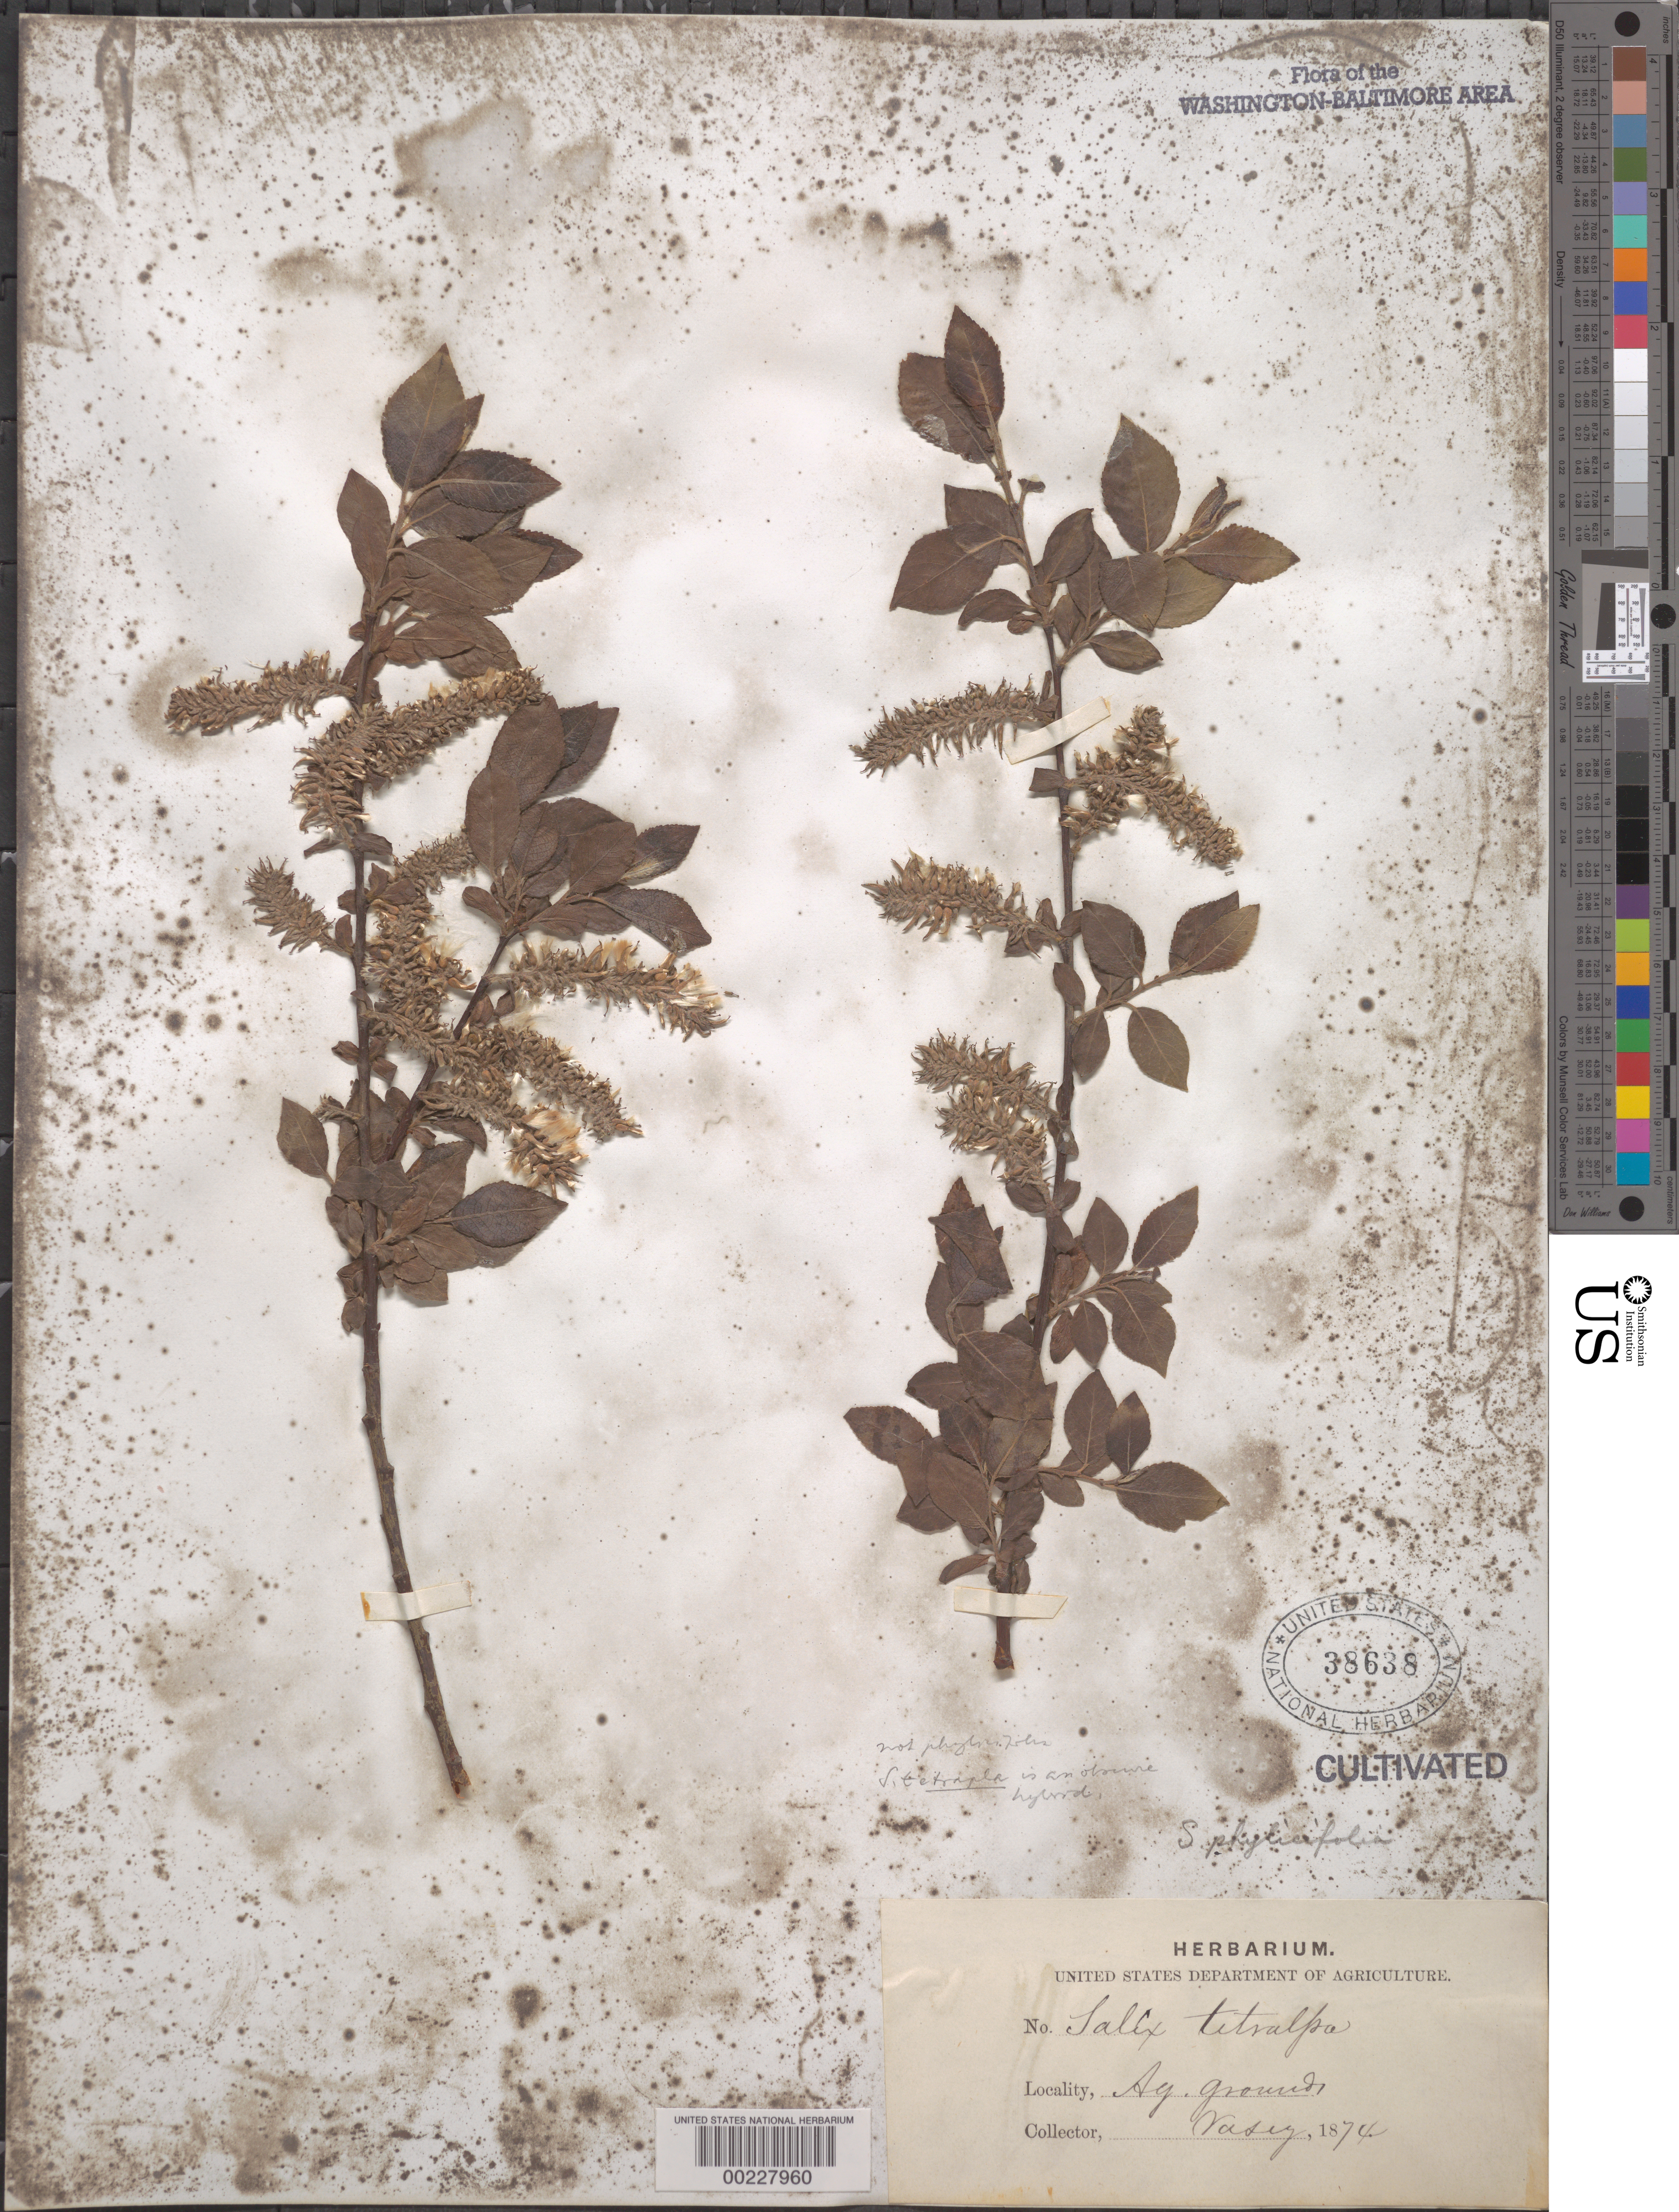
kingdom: Plantae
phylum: Tracheophyta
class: Magnoliopsida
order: Malpighiales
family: Salicaceae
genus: Salix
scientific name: Salix sp.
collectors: G. R. Vasey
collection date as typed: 1874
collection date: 1874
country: United States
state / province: District of Columbia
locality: Agricultural grounds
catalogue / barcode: US 38638